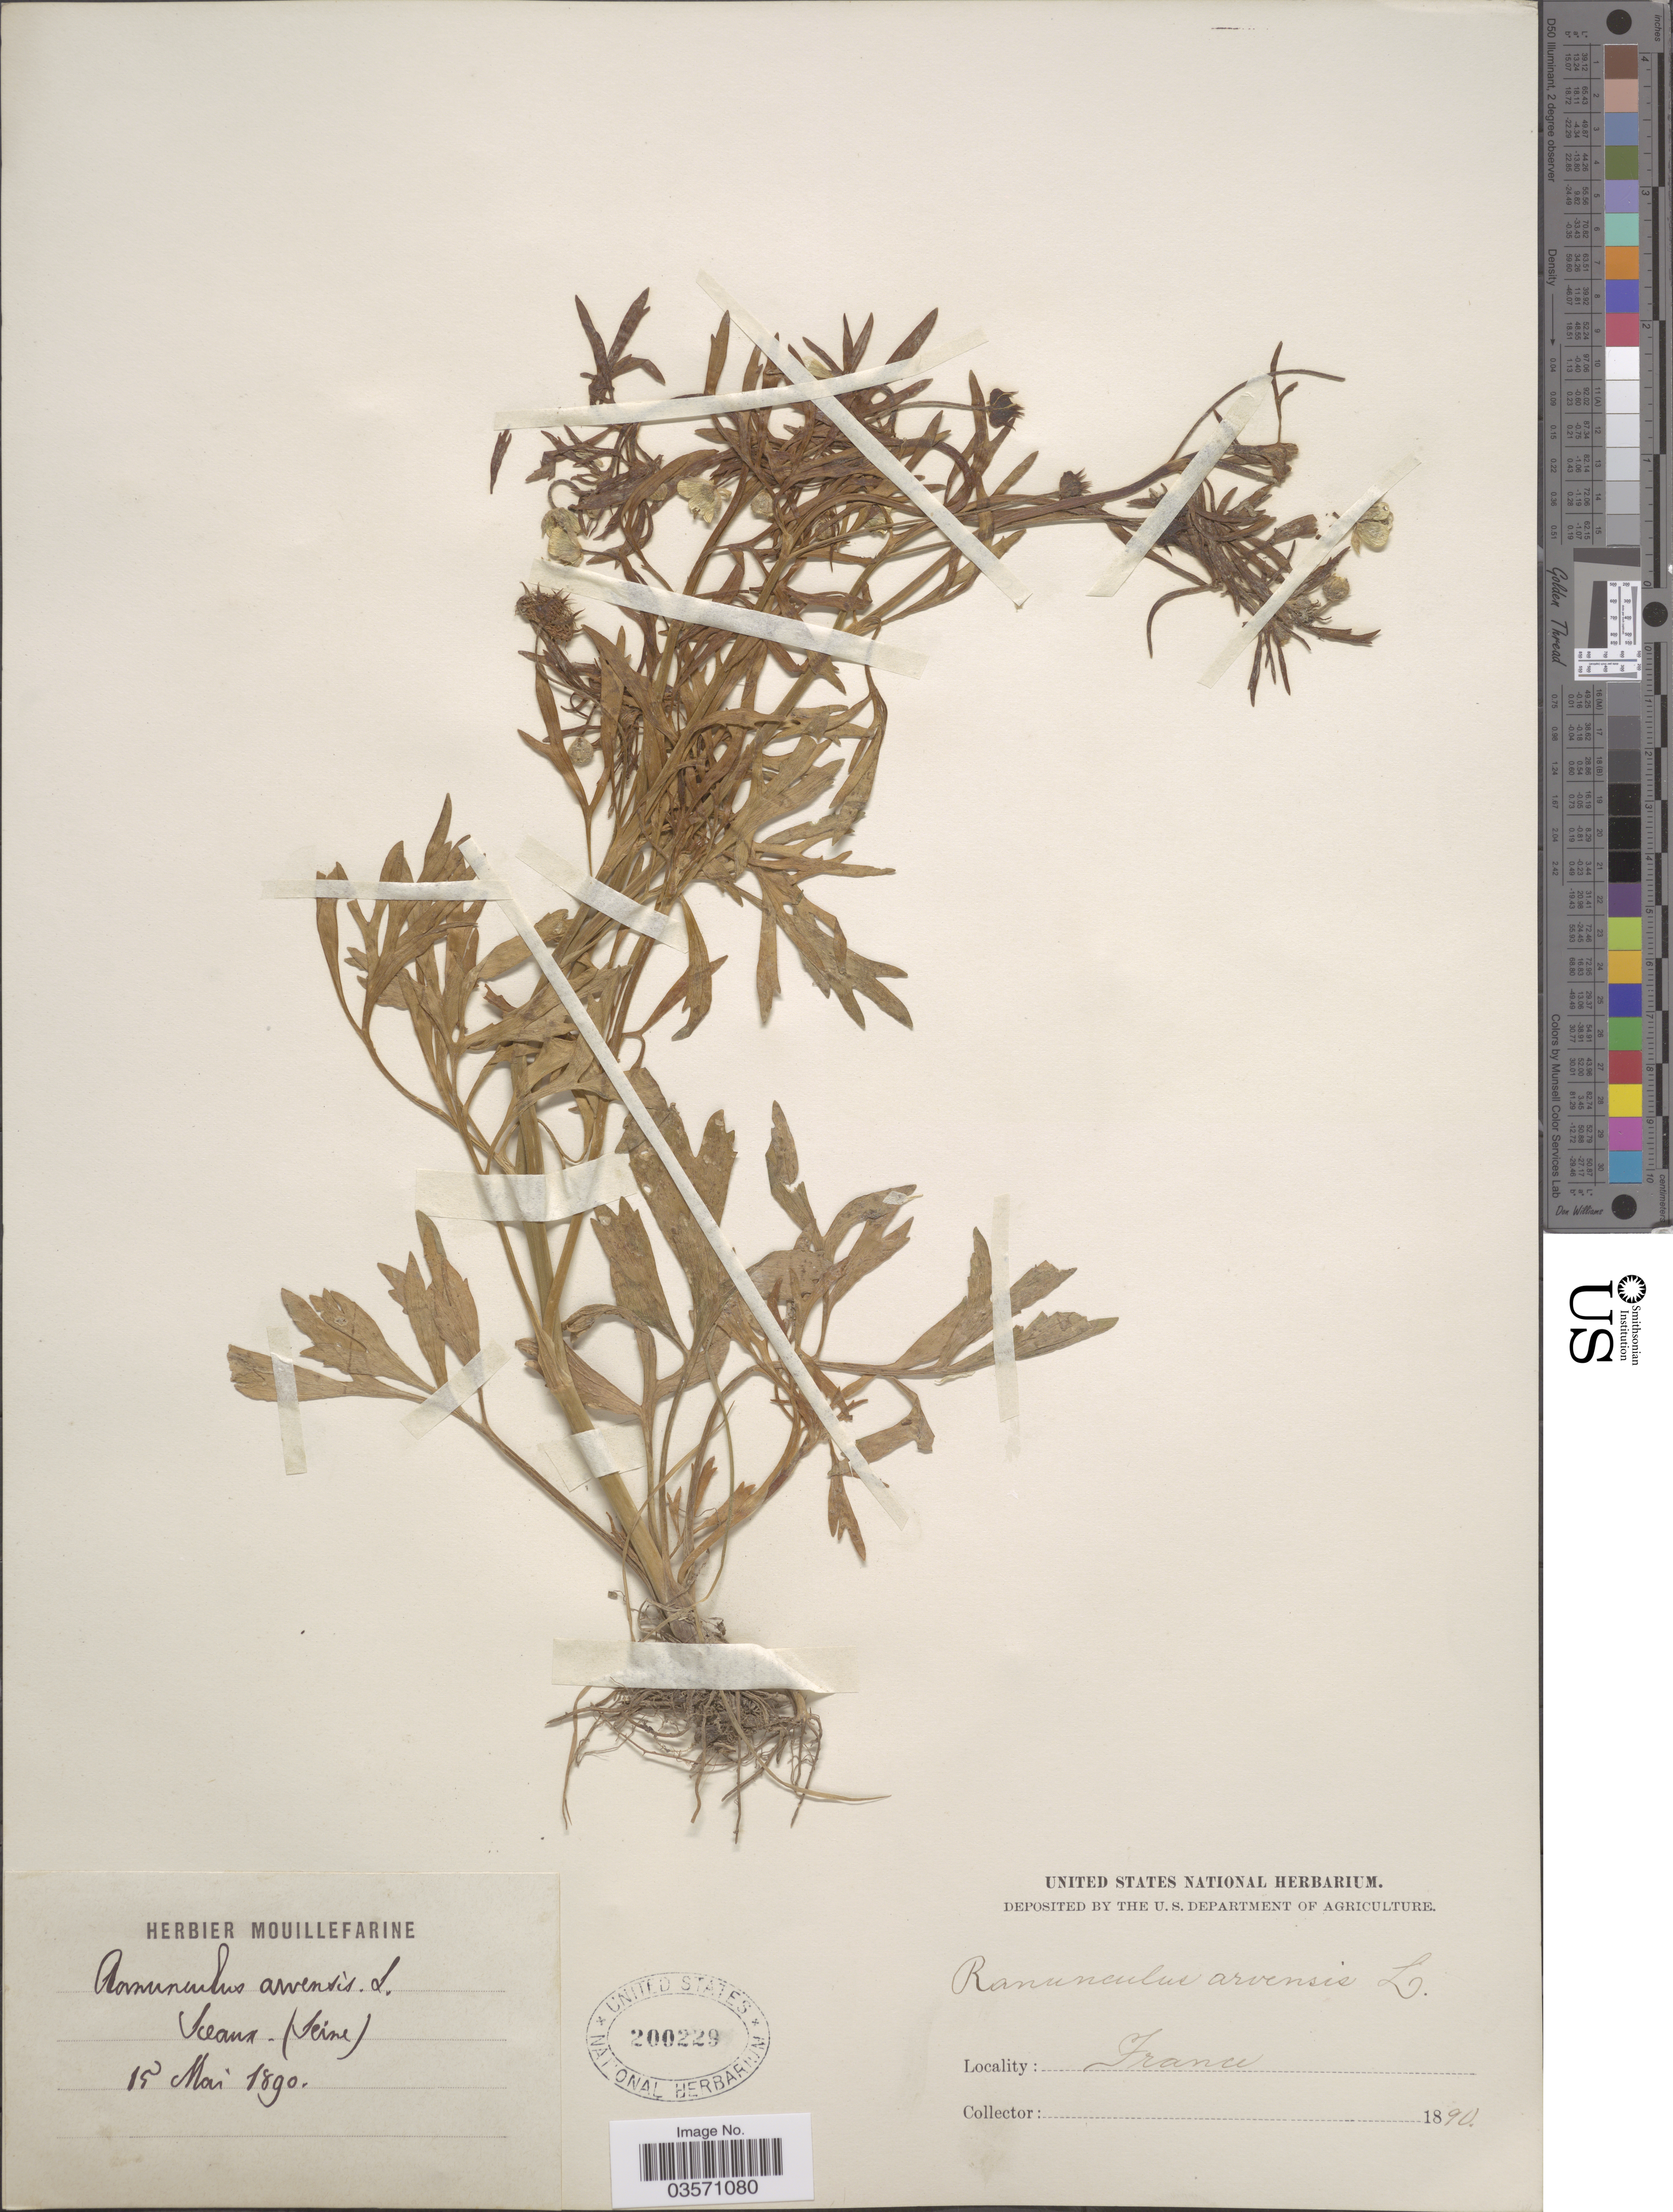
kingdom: Plantae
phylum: Tracheophyta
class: Magnoliopsida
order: Ranunculales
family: Ranunculaceae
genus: Ranunculus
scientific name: Ranunculus arvensis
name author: L.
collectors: ex herb. Mouillefarine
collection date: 1890-05-15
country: France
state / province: Île-de-France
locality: Sceaux (Seine)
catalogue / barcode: US 200229